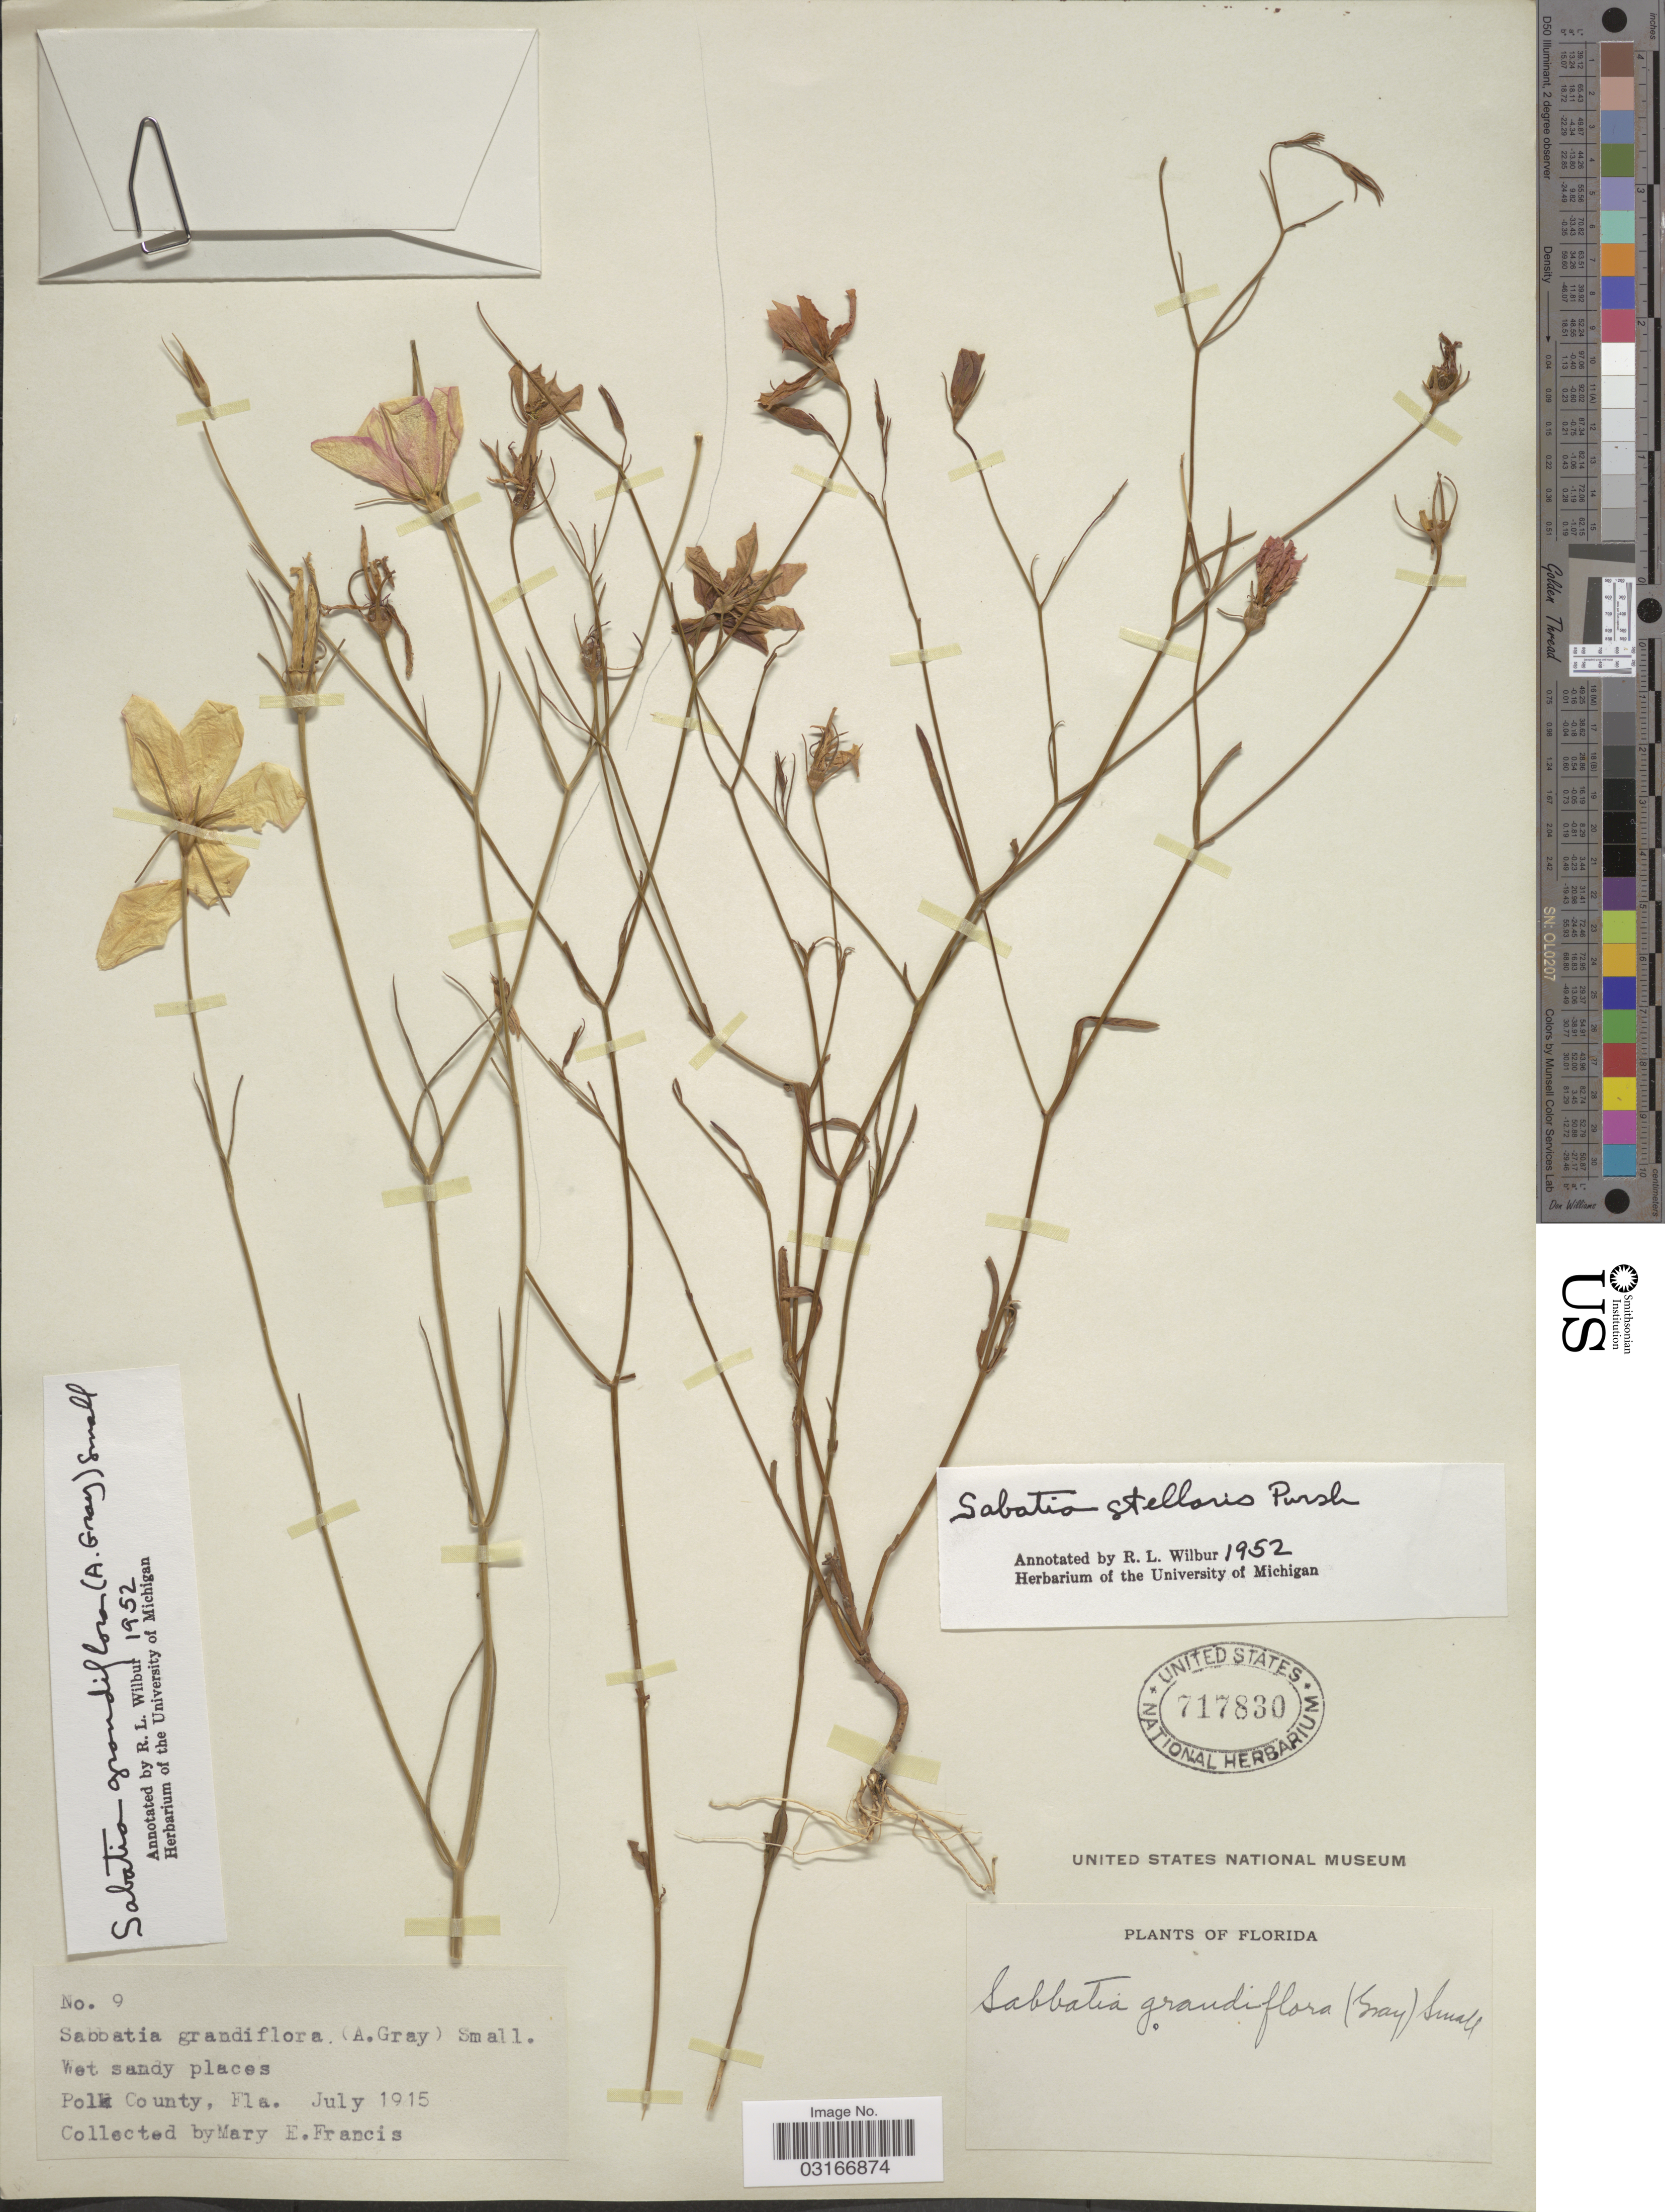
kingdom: Plantae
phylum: Tracheophyta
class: Magnoliopsida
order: Gentianales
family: Gentianaceae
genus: Sabatia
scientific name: Sabatia stellaris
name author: Pursh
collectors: M. E. Francis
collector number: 9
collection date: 1915-07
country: United States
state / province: Florida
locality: Polk County.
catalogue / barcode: US 717830